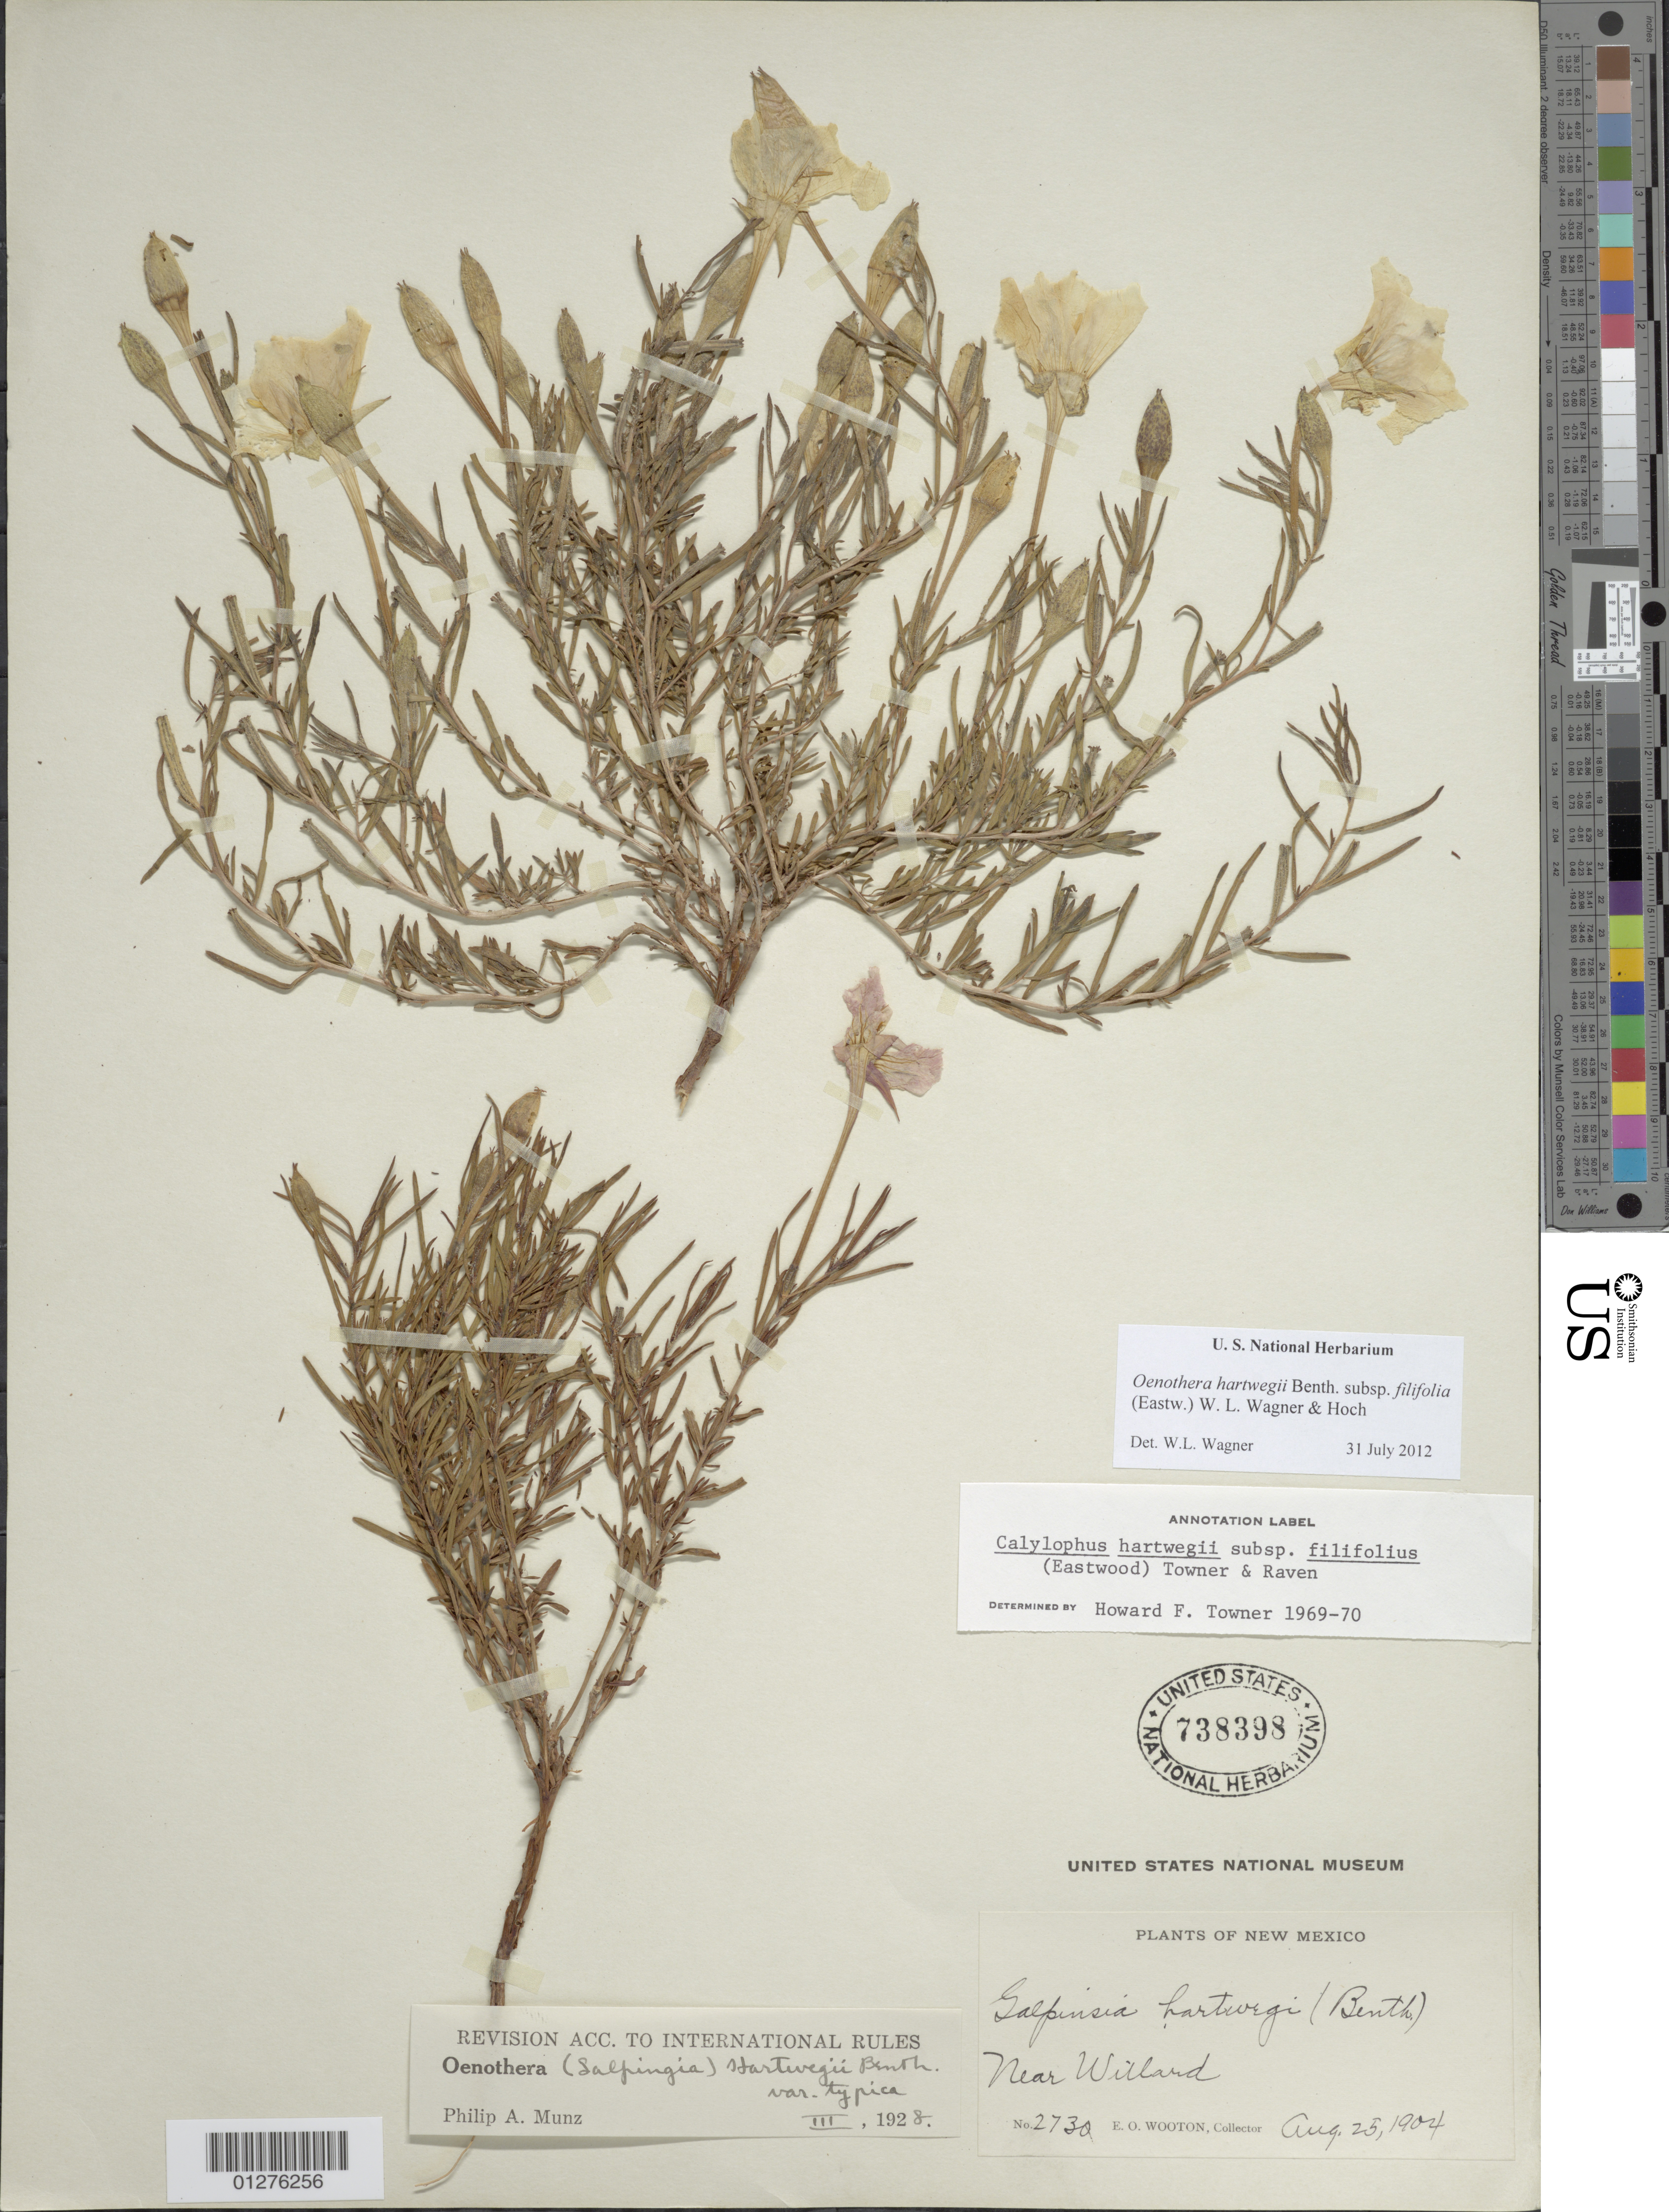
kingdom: Plantae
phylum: Tracheophyta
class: Magnoliopsida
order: Myrtales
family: Onagraceae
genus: Oenothera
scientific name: Oenothera hartwegii subsp. filifolia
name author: (Eastw.) W.L. Wagner & Hoch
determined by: Wagner, W. L., (BOT), Smithsonian Institution - National Museum of Natural History (UNITED STATES)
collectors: E. O. Wooton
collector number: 2730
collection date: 1904-08-25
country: United States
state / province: New Mexico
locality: Near Willard.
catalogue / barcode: US 738398